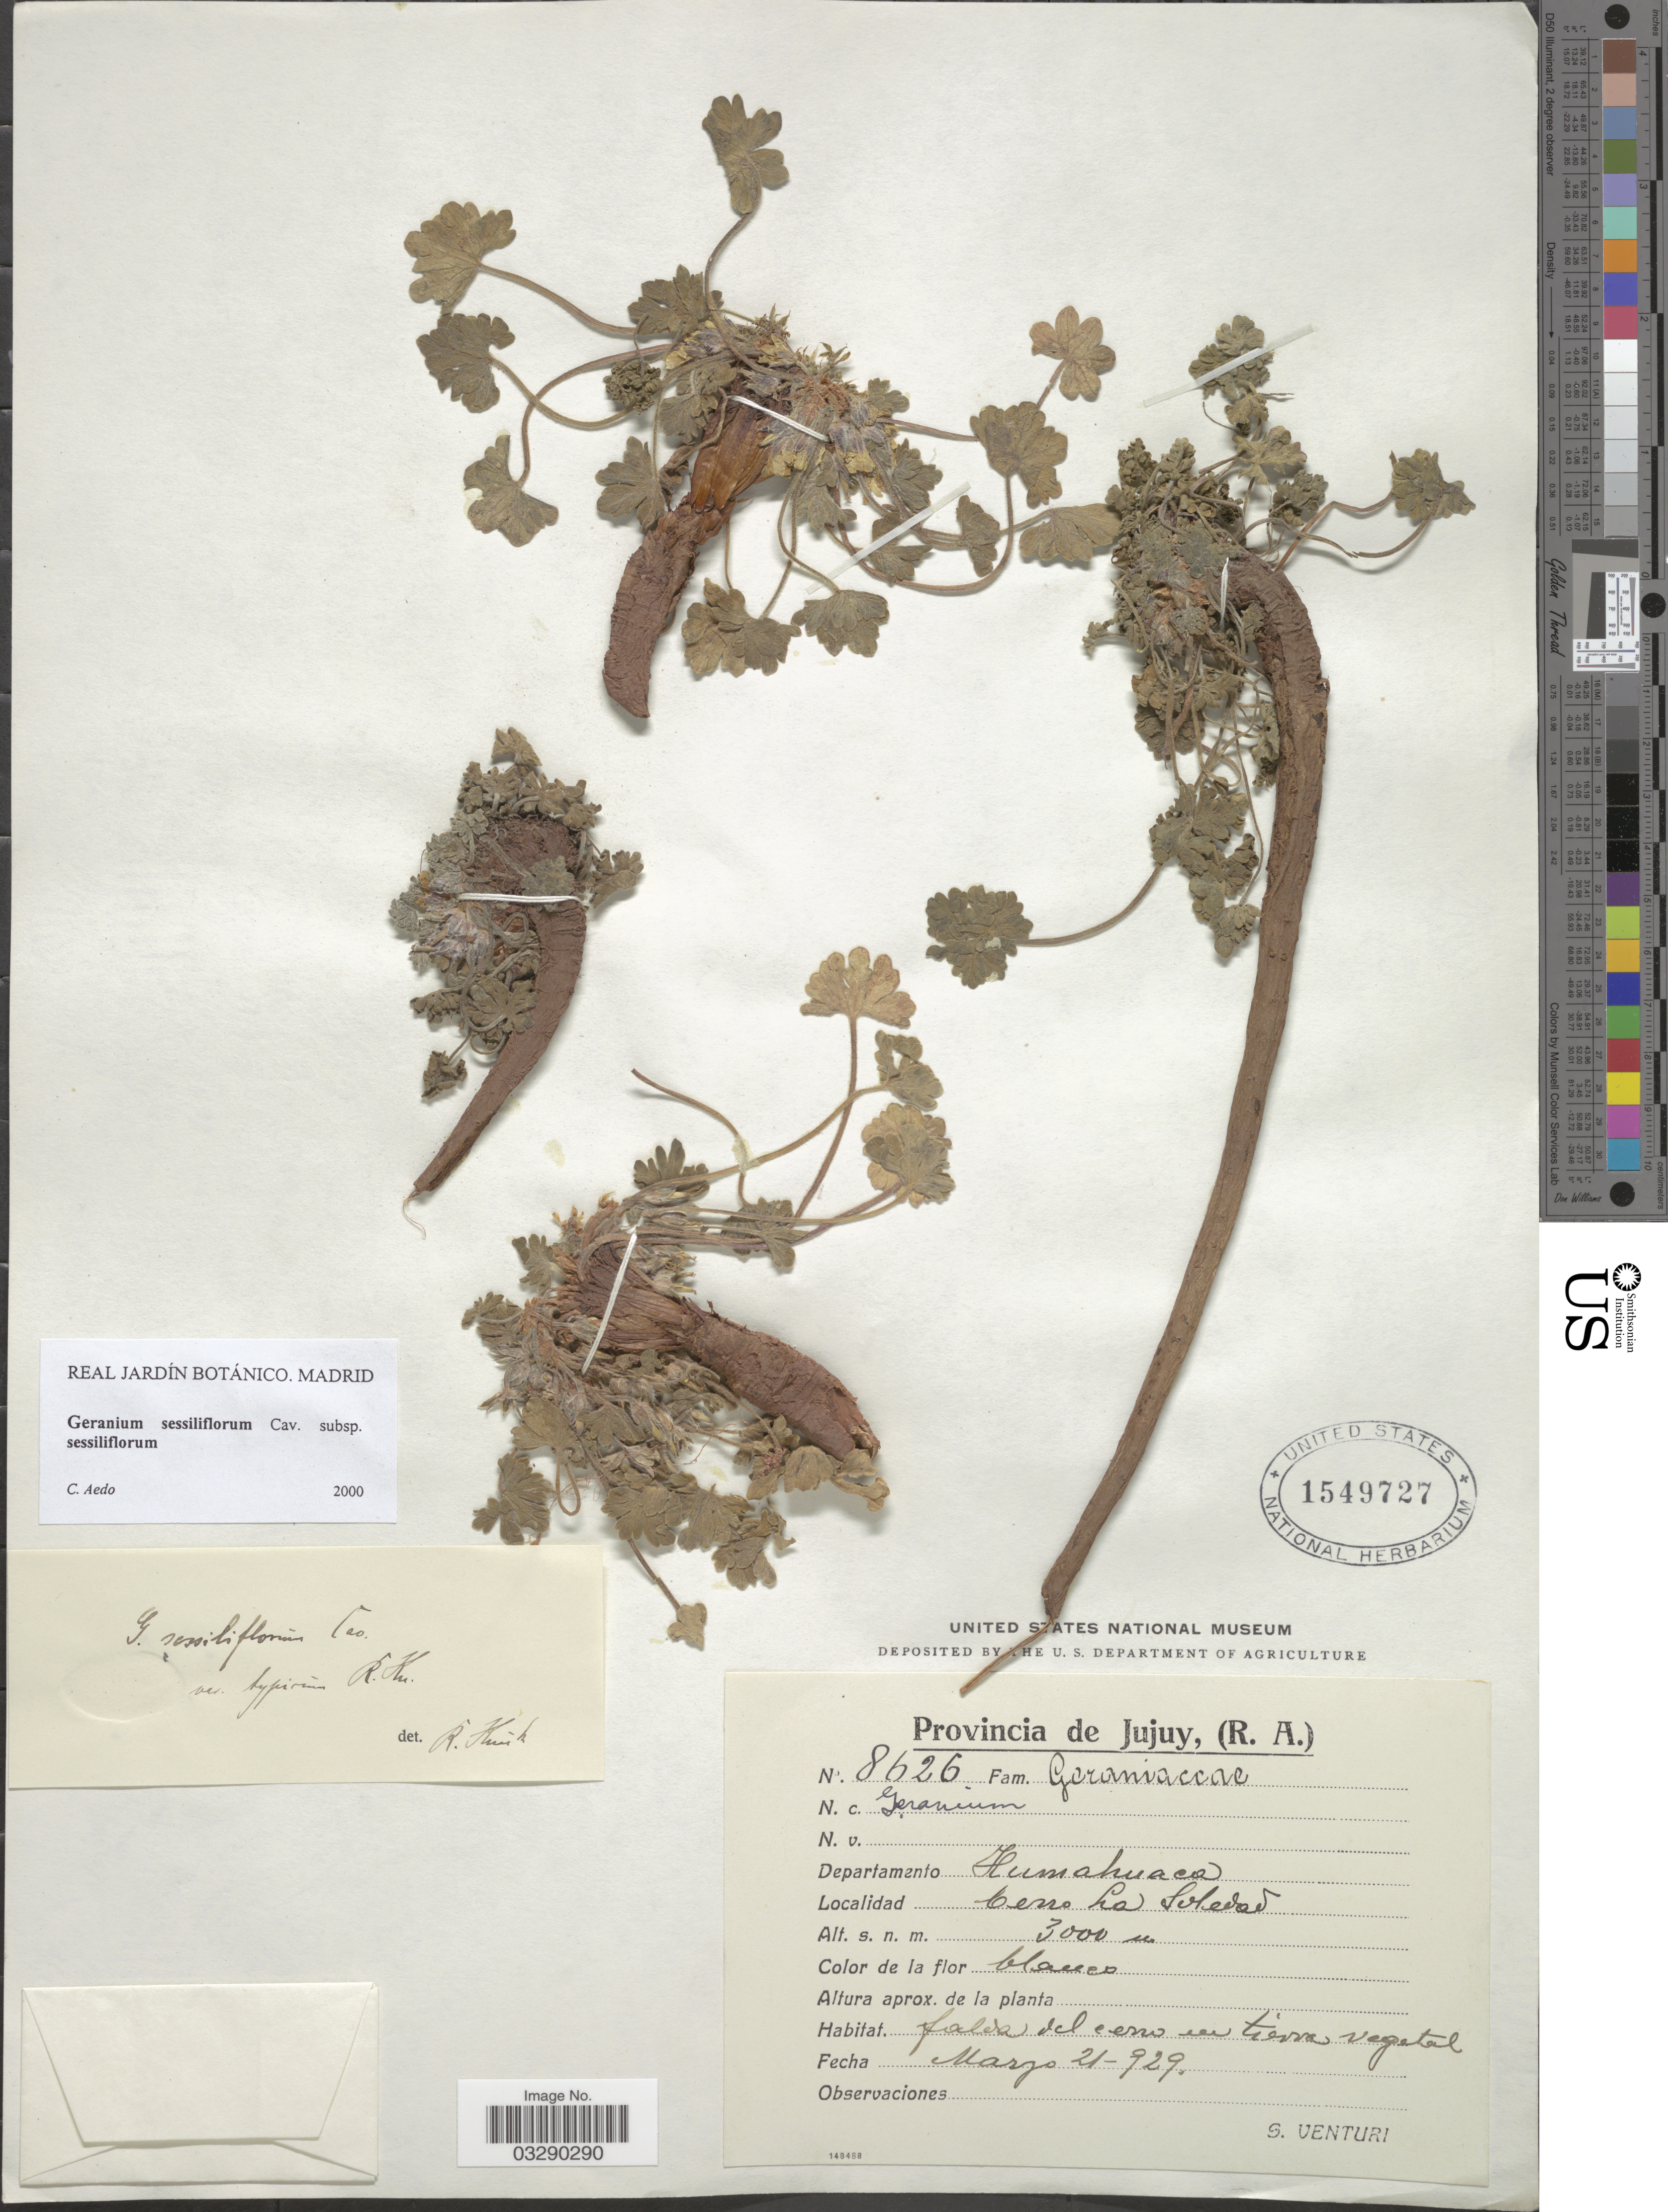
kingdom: Plantae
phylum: Tracheophyta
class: Magnoliopsida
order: Geraniales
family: Geraniaceae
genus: Geranium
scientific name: Geranium sessiliflorum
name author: Cav.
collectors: S. Venturi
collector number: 8626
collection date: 1929-03-21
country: Argentina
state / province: Jujuy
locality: Departamento Humahuaca. Cerro La Soledad.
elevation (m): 3000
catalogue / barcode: US 1549727